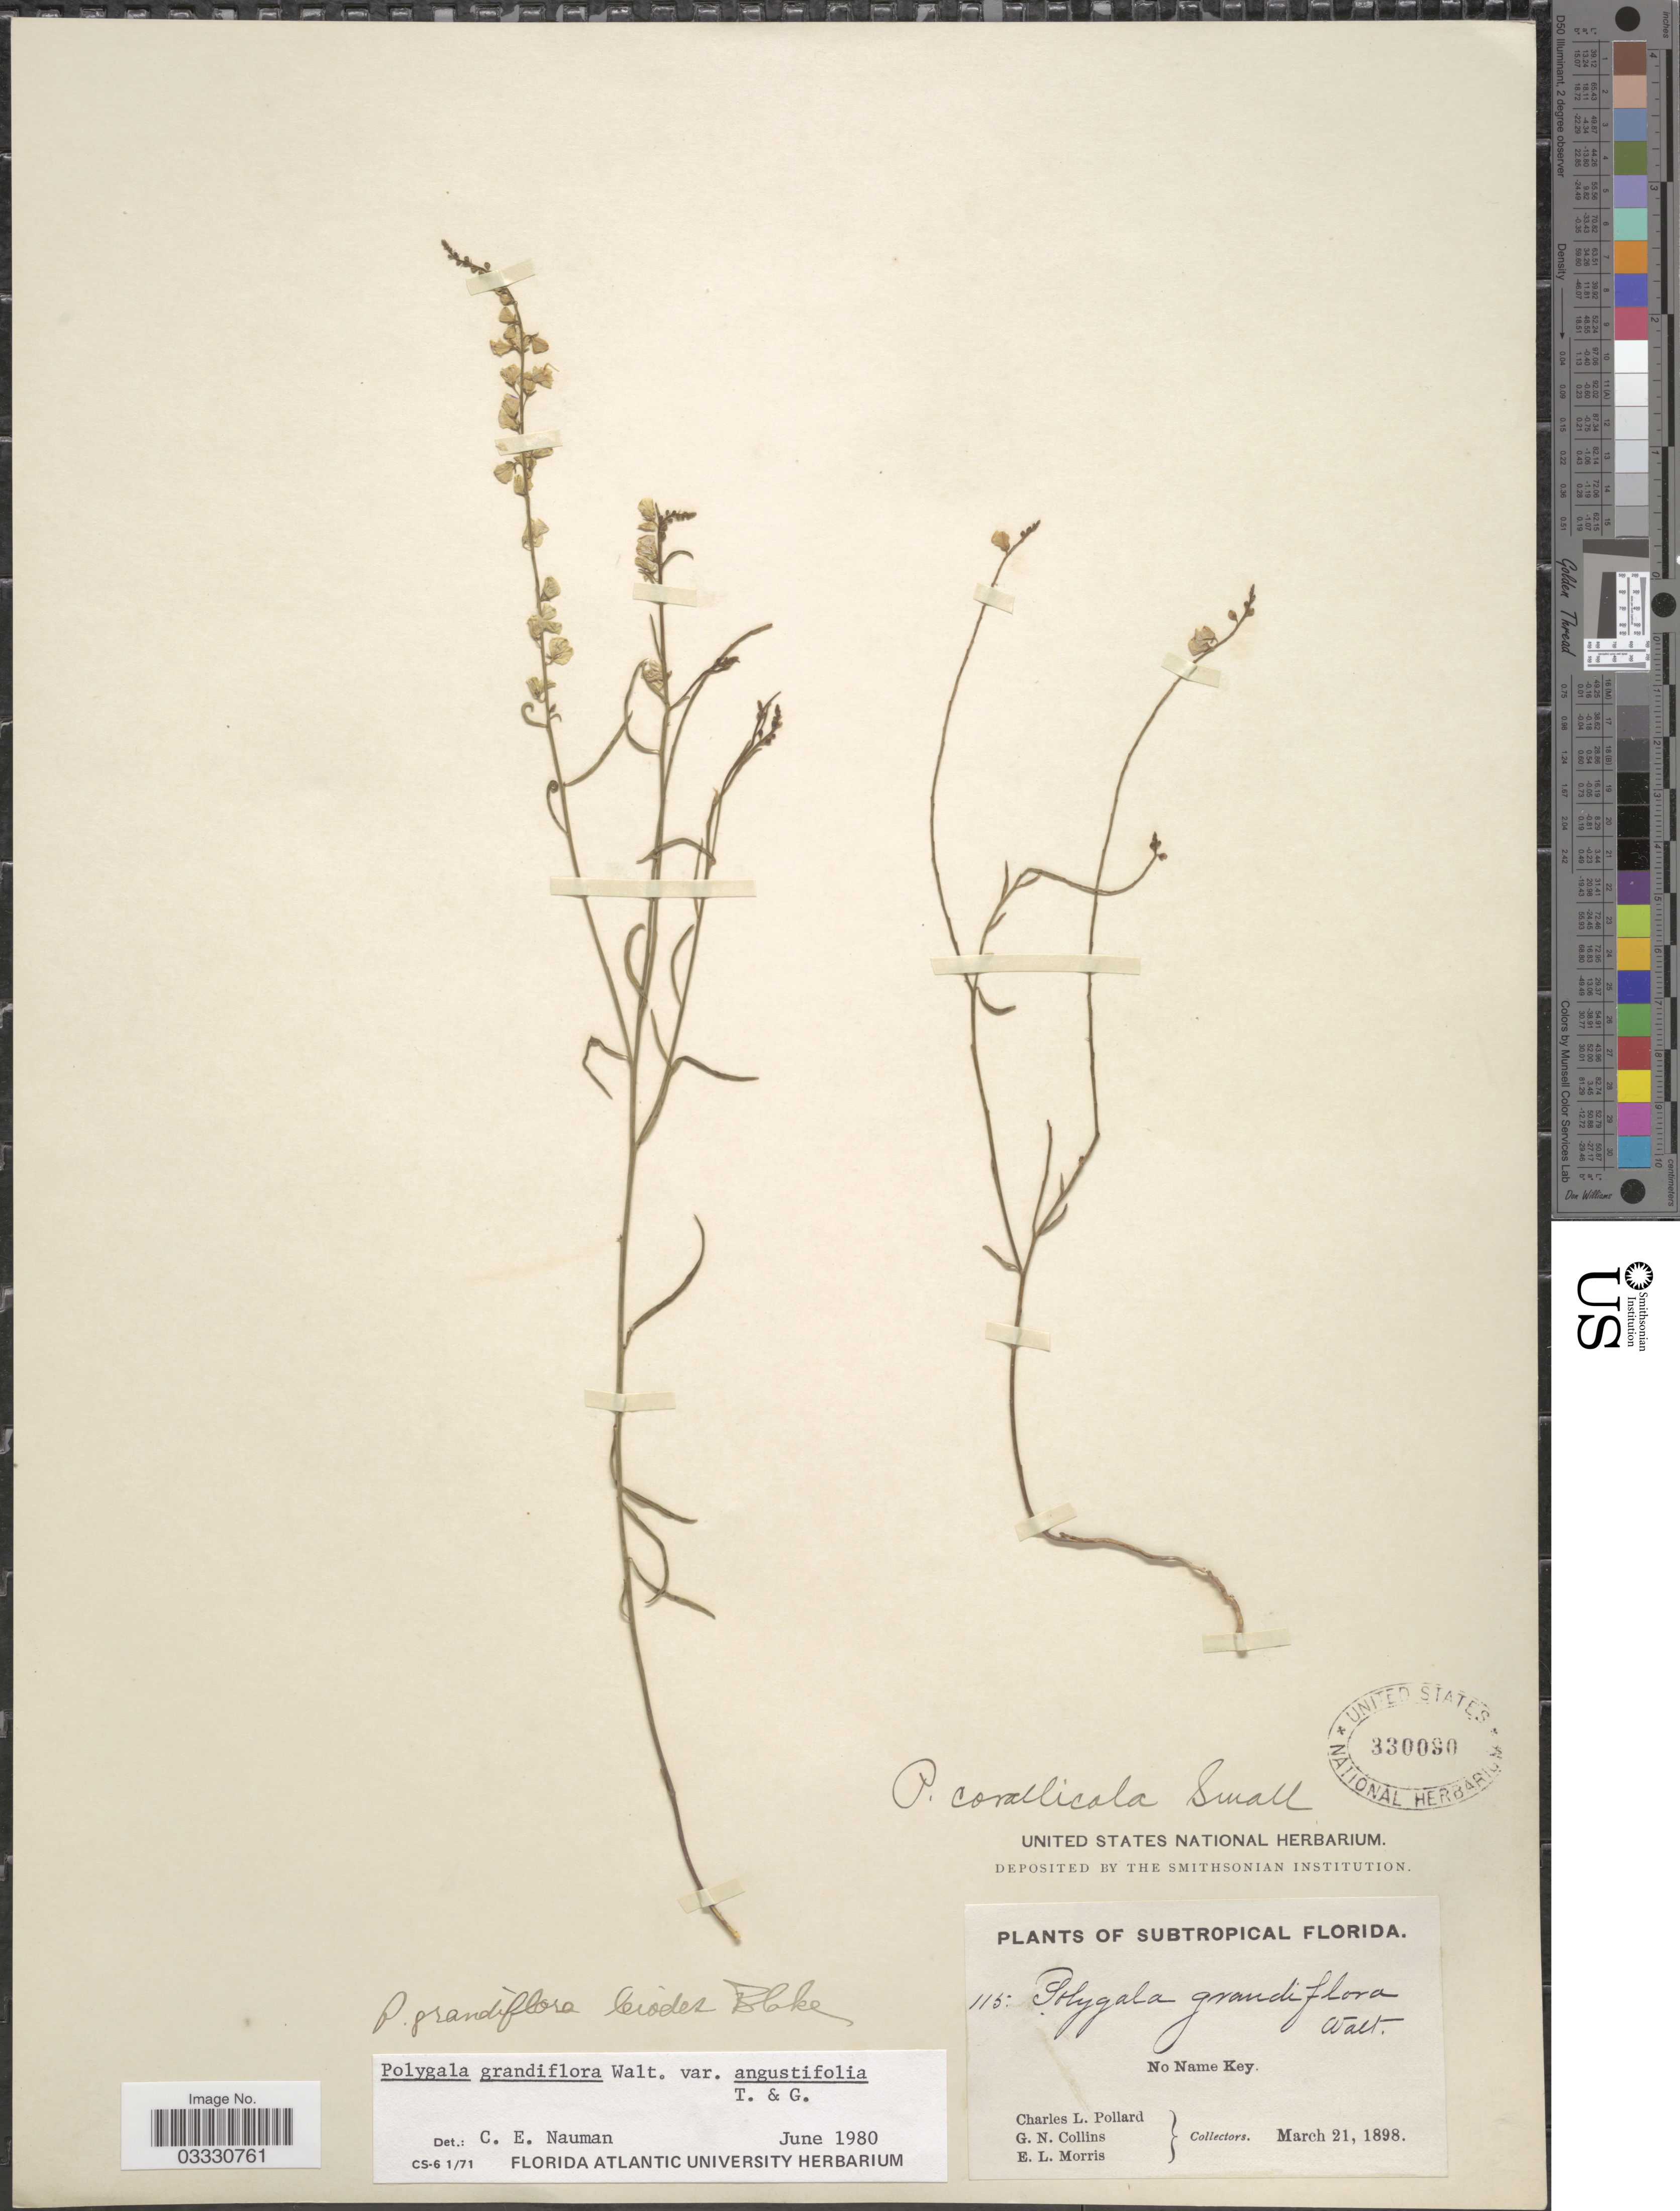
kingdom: Plantae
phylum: Tracheophyta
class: Magnoliopsida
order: Fabales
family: Polygalaceae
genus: Asemeia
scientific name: Asemeia grandiflora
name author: (Walter) Small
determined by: Strong, Mark T., (BOT), Smithsonian Institution - National Museum of Natural History (UNITED STATES)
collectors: C. L. Pollard, G. Collins & E. Morris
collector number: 115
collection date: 1898-03-21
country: United States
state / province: Florida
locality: Subtropical Florida. No Name Key.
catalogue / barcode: US 330090